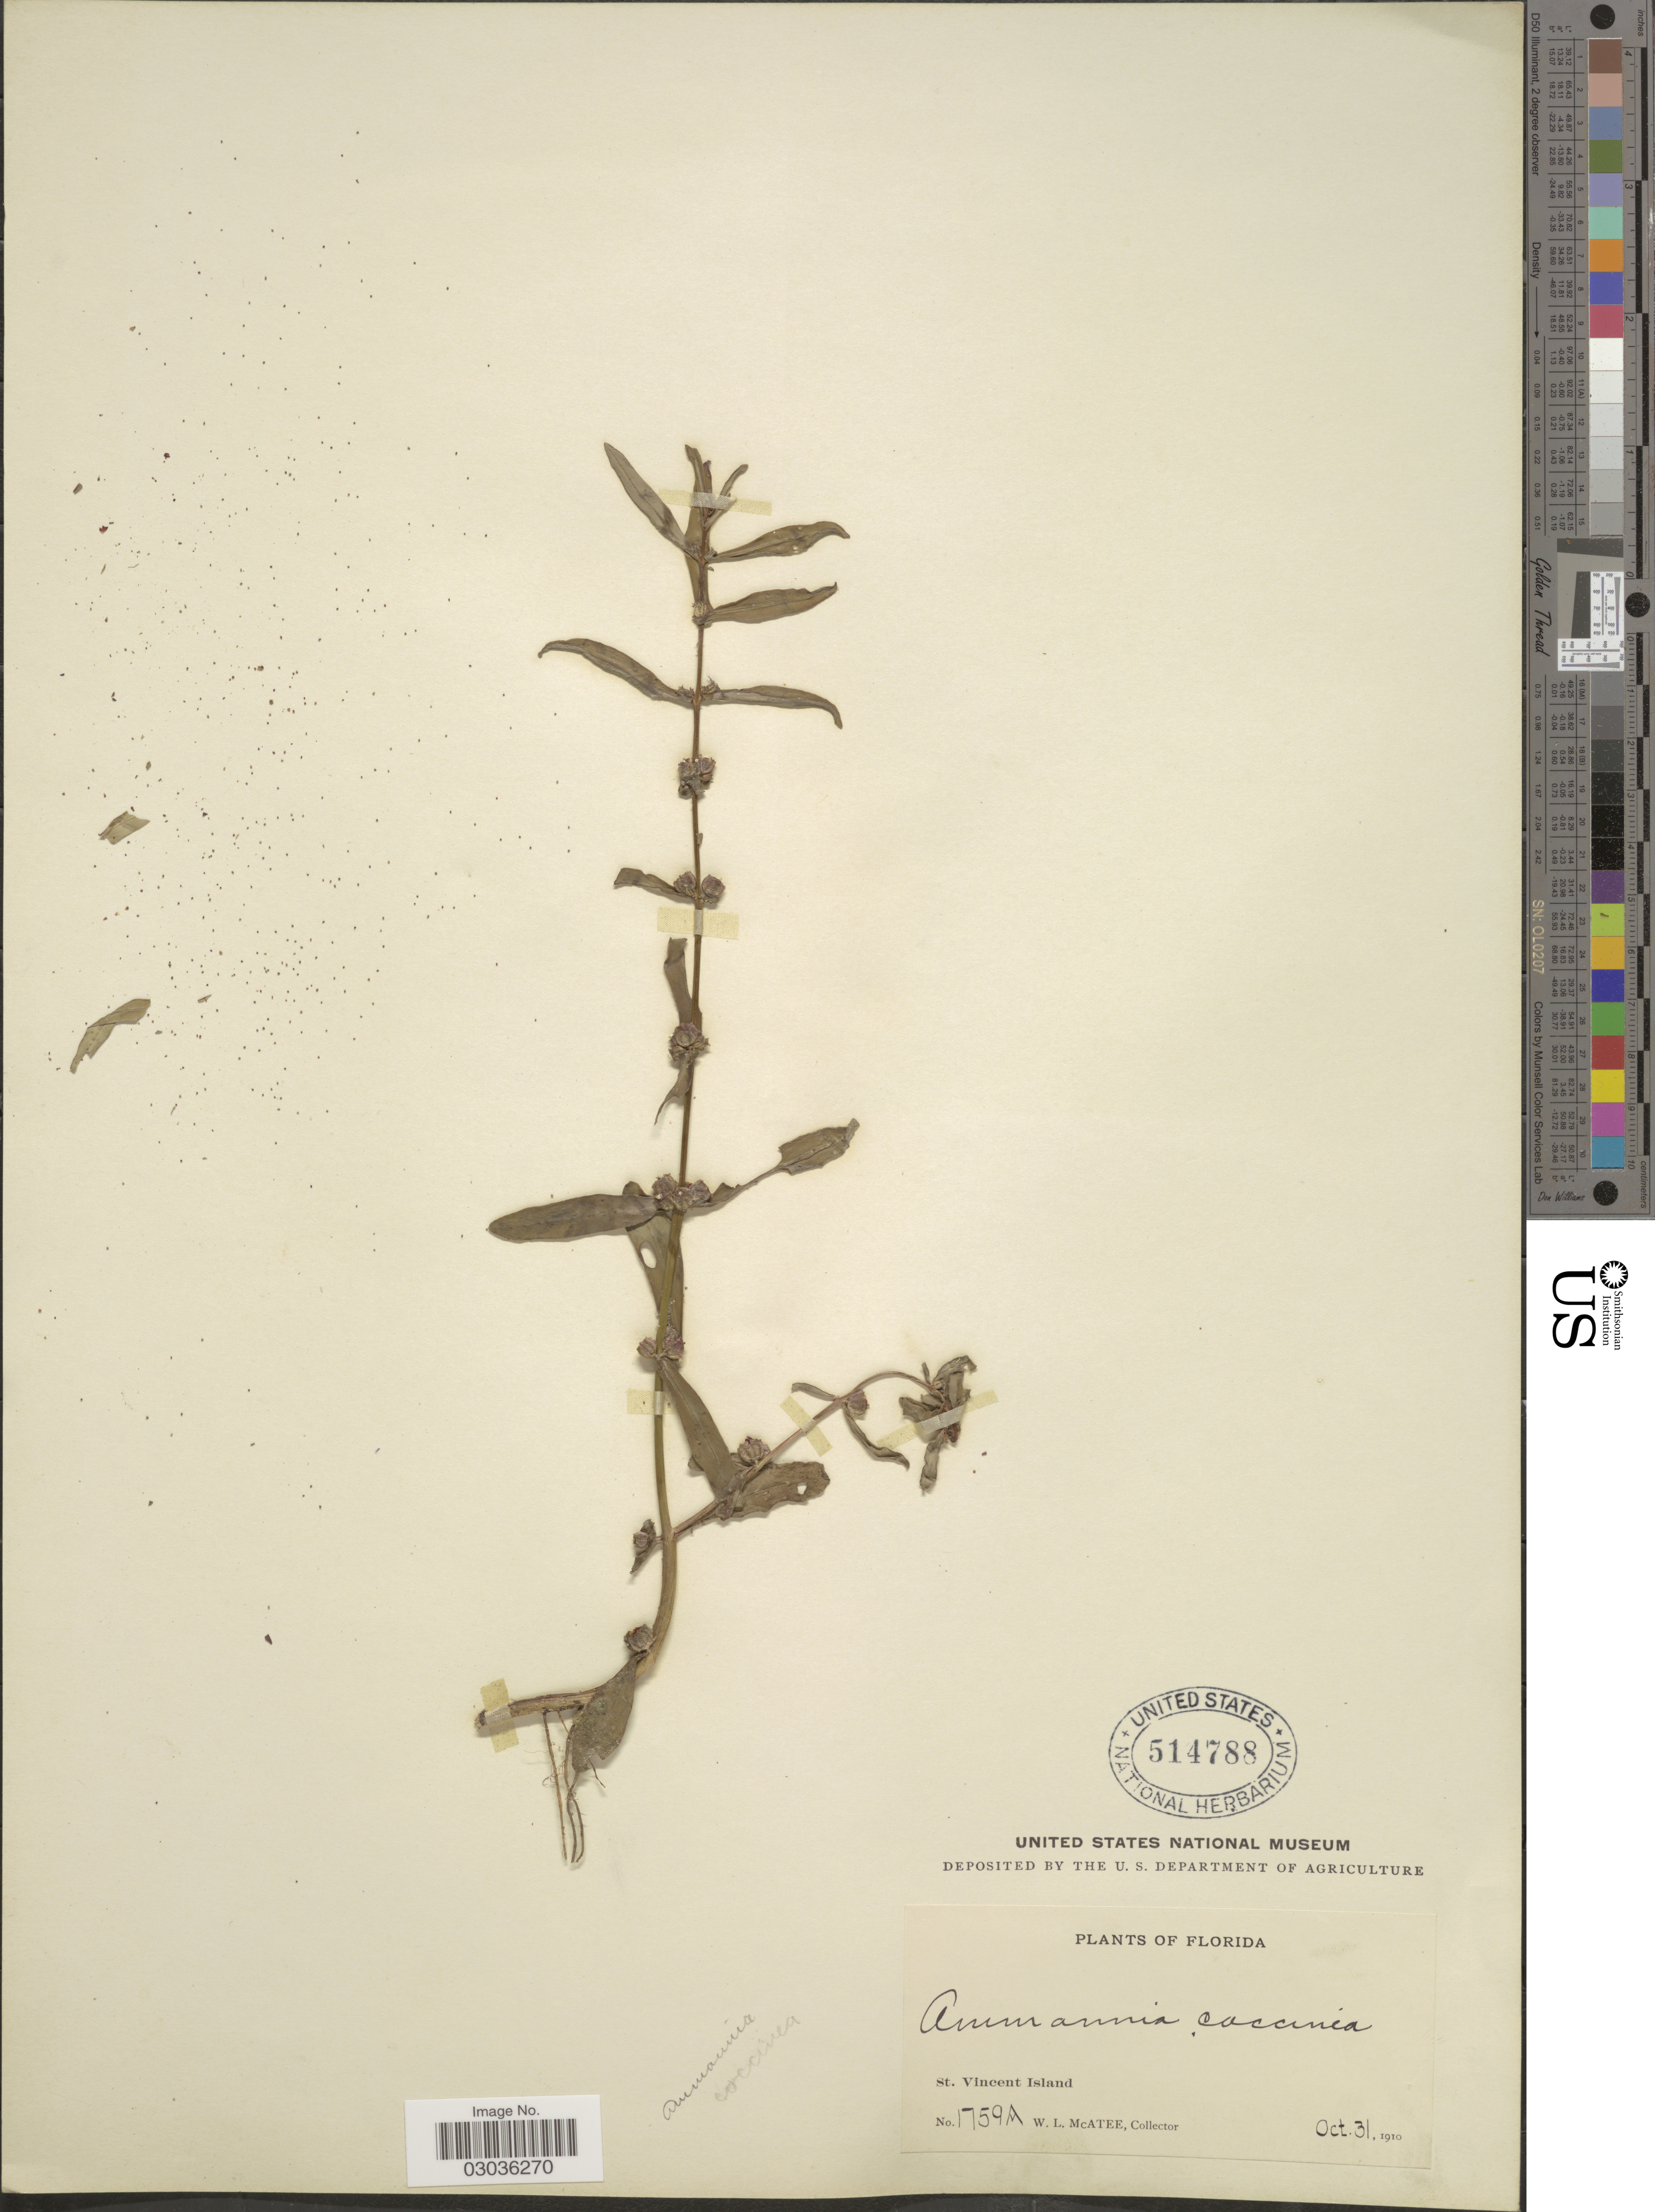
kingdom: Plantae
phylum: Tracheophyta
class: Magnoliopsida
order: Myrtales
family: Lythraceae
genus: Ammannia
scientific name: Ammannia latifolia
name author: L.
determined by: Strong, Mark T., (BOT), Smithsonian Institution - National Museum of Natural History (UNITED STATES)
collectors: W. McAtee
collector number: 1759A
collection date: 1910-10-31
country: United States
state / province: Florida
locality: St. Vincent Island.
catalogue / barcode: US 514788